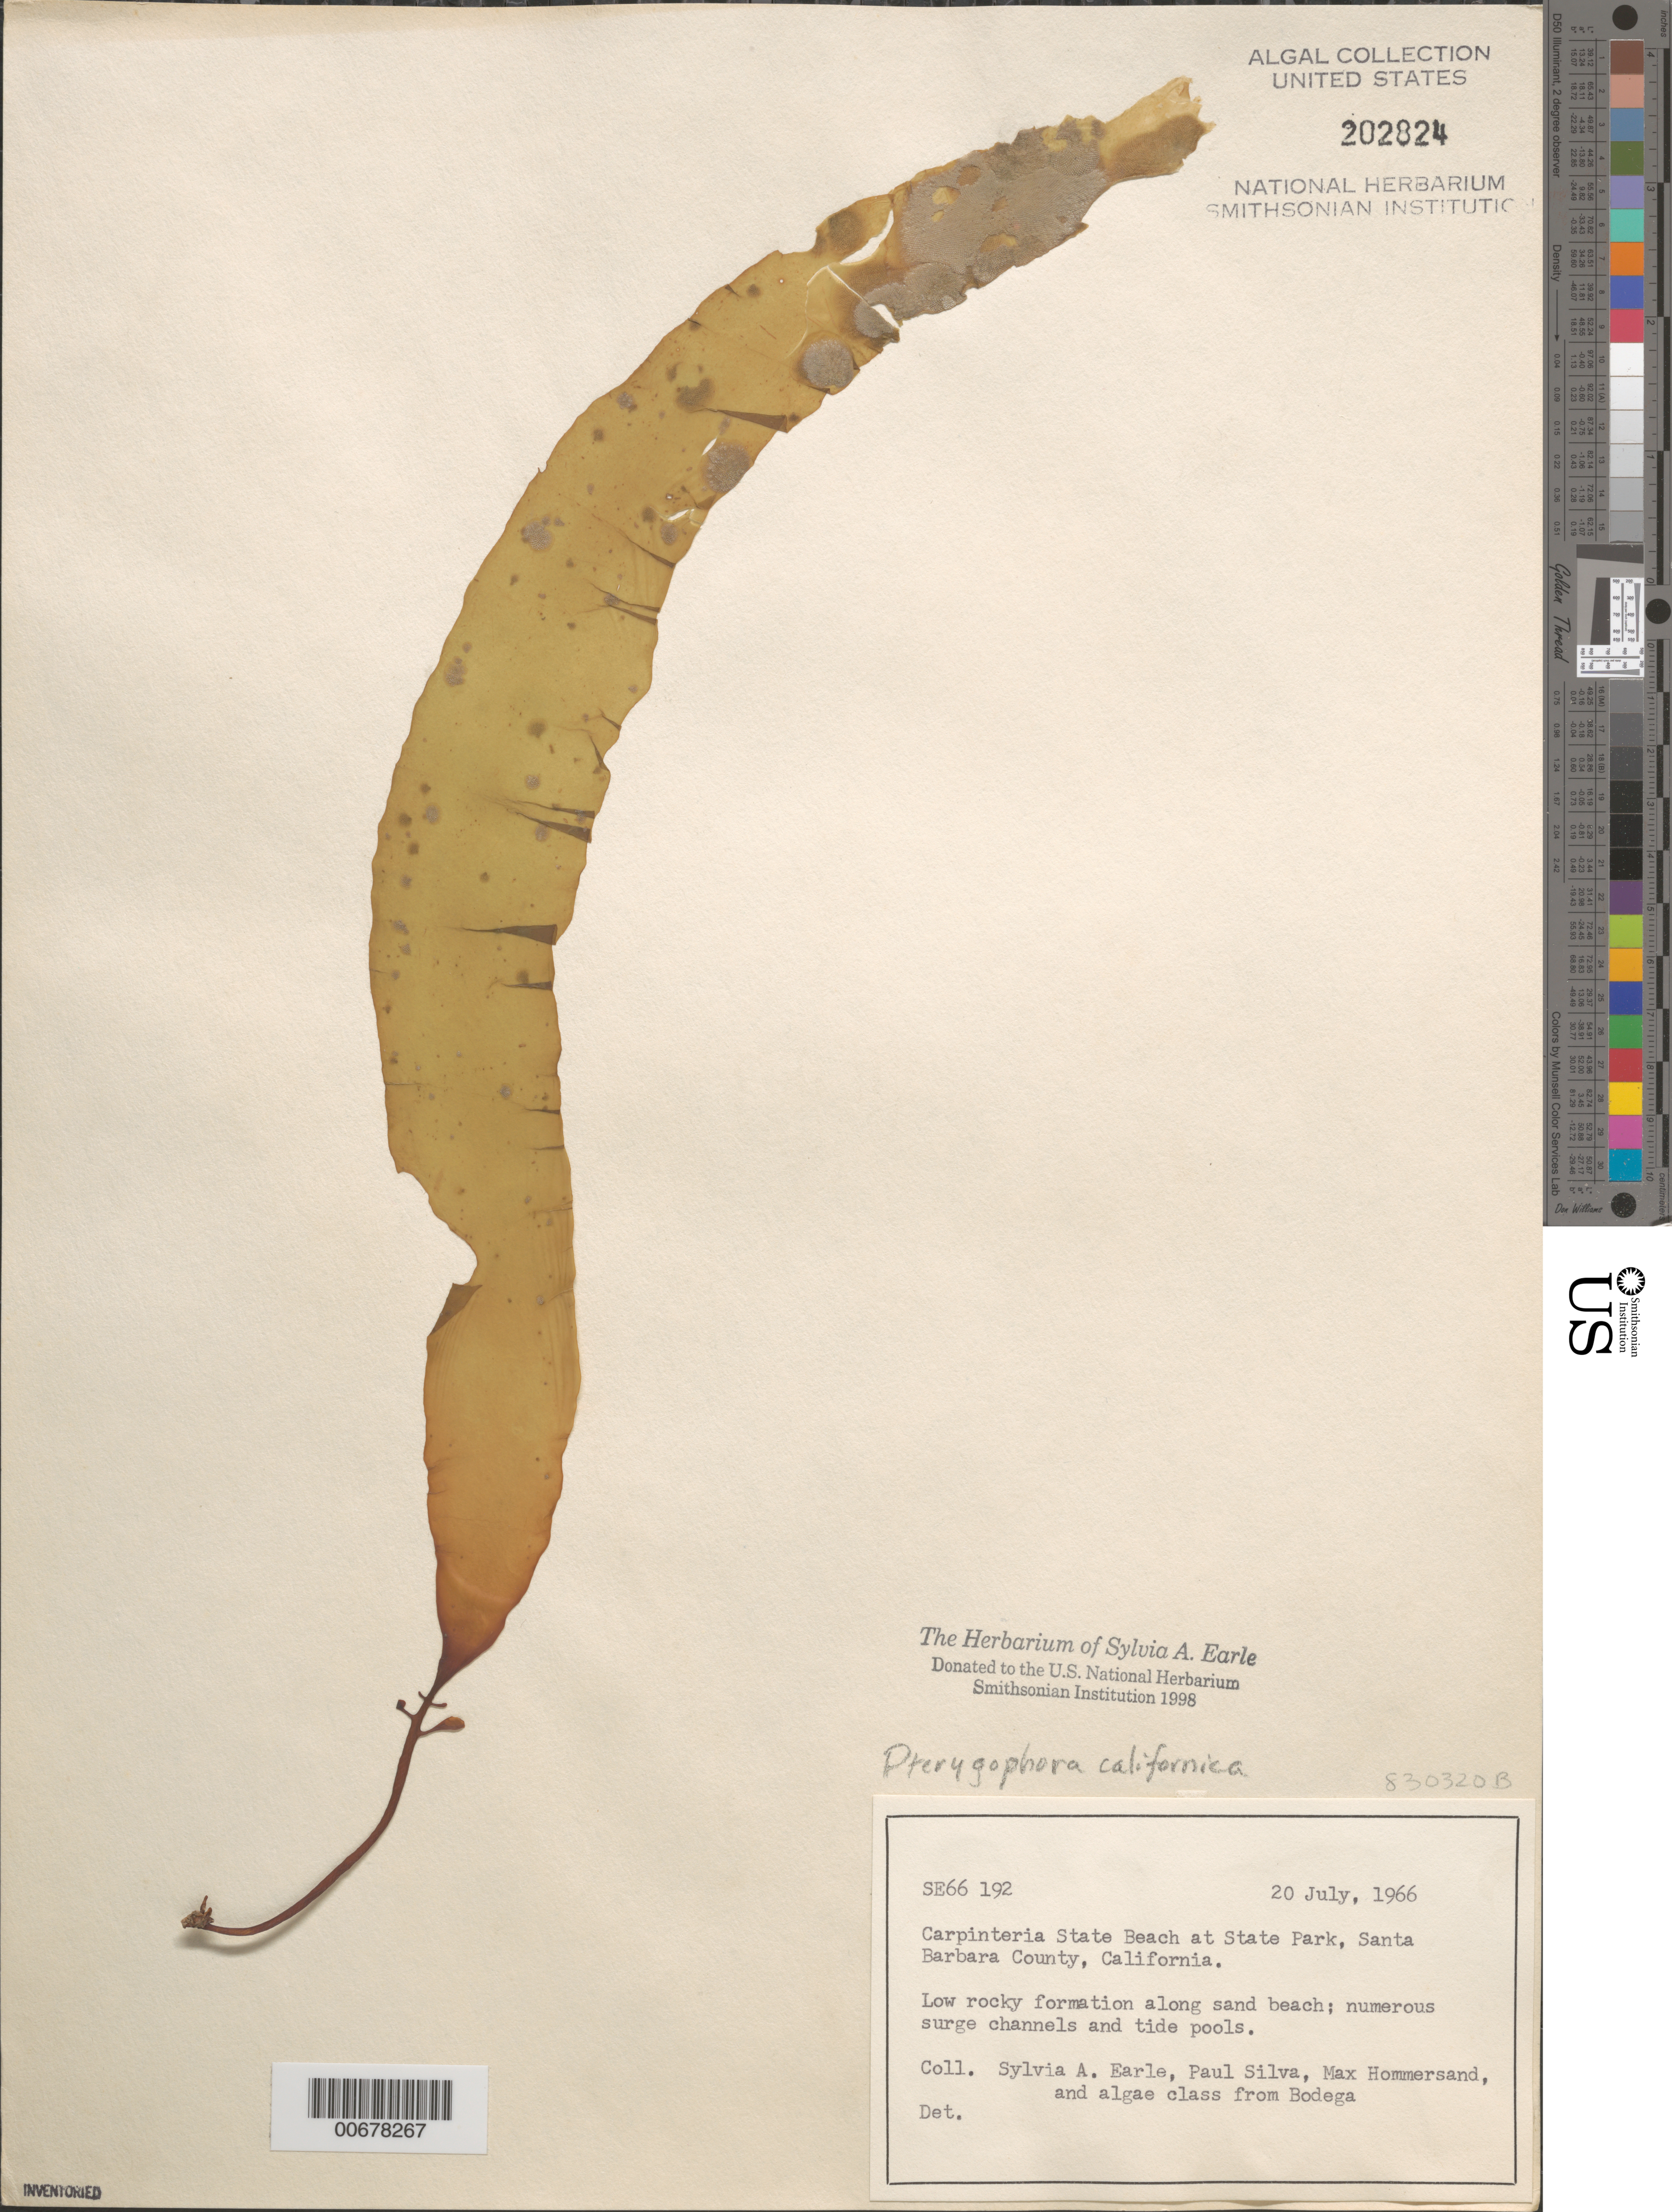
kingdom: Chromista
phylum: Ochrophyta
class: Phaeophyceae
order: Laminariales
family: Alariaceae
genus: Pterygophora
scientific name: Pterygophora californica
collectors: S. A. Earle, P. C. Silva, M. H. Hommersand & Bodega Algae Class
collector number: SE 66192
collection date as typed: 20 Jul 1966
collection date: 1966-07-20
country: United States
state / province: California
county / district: Santa Barbara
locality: Carpinteria State Beach, State Park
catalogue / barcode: US 202824